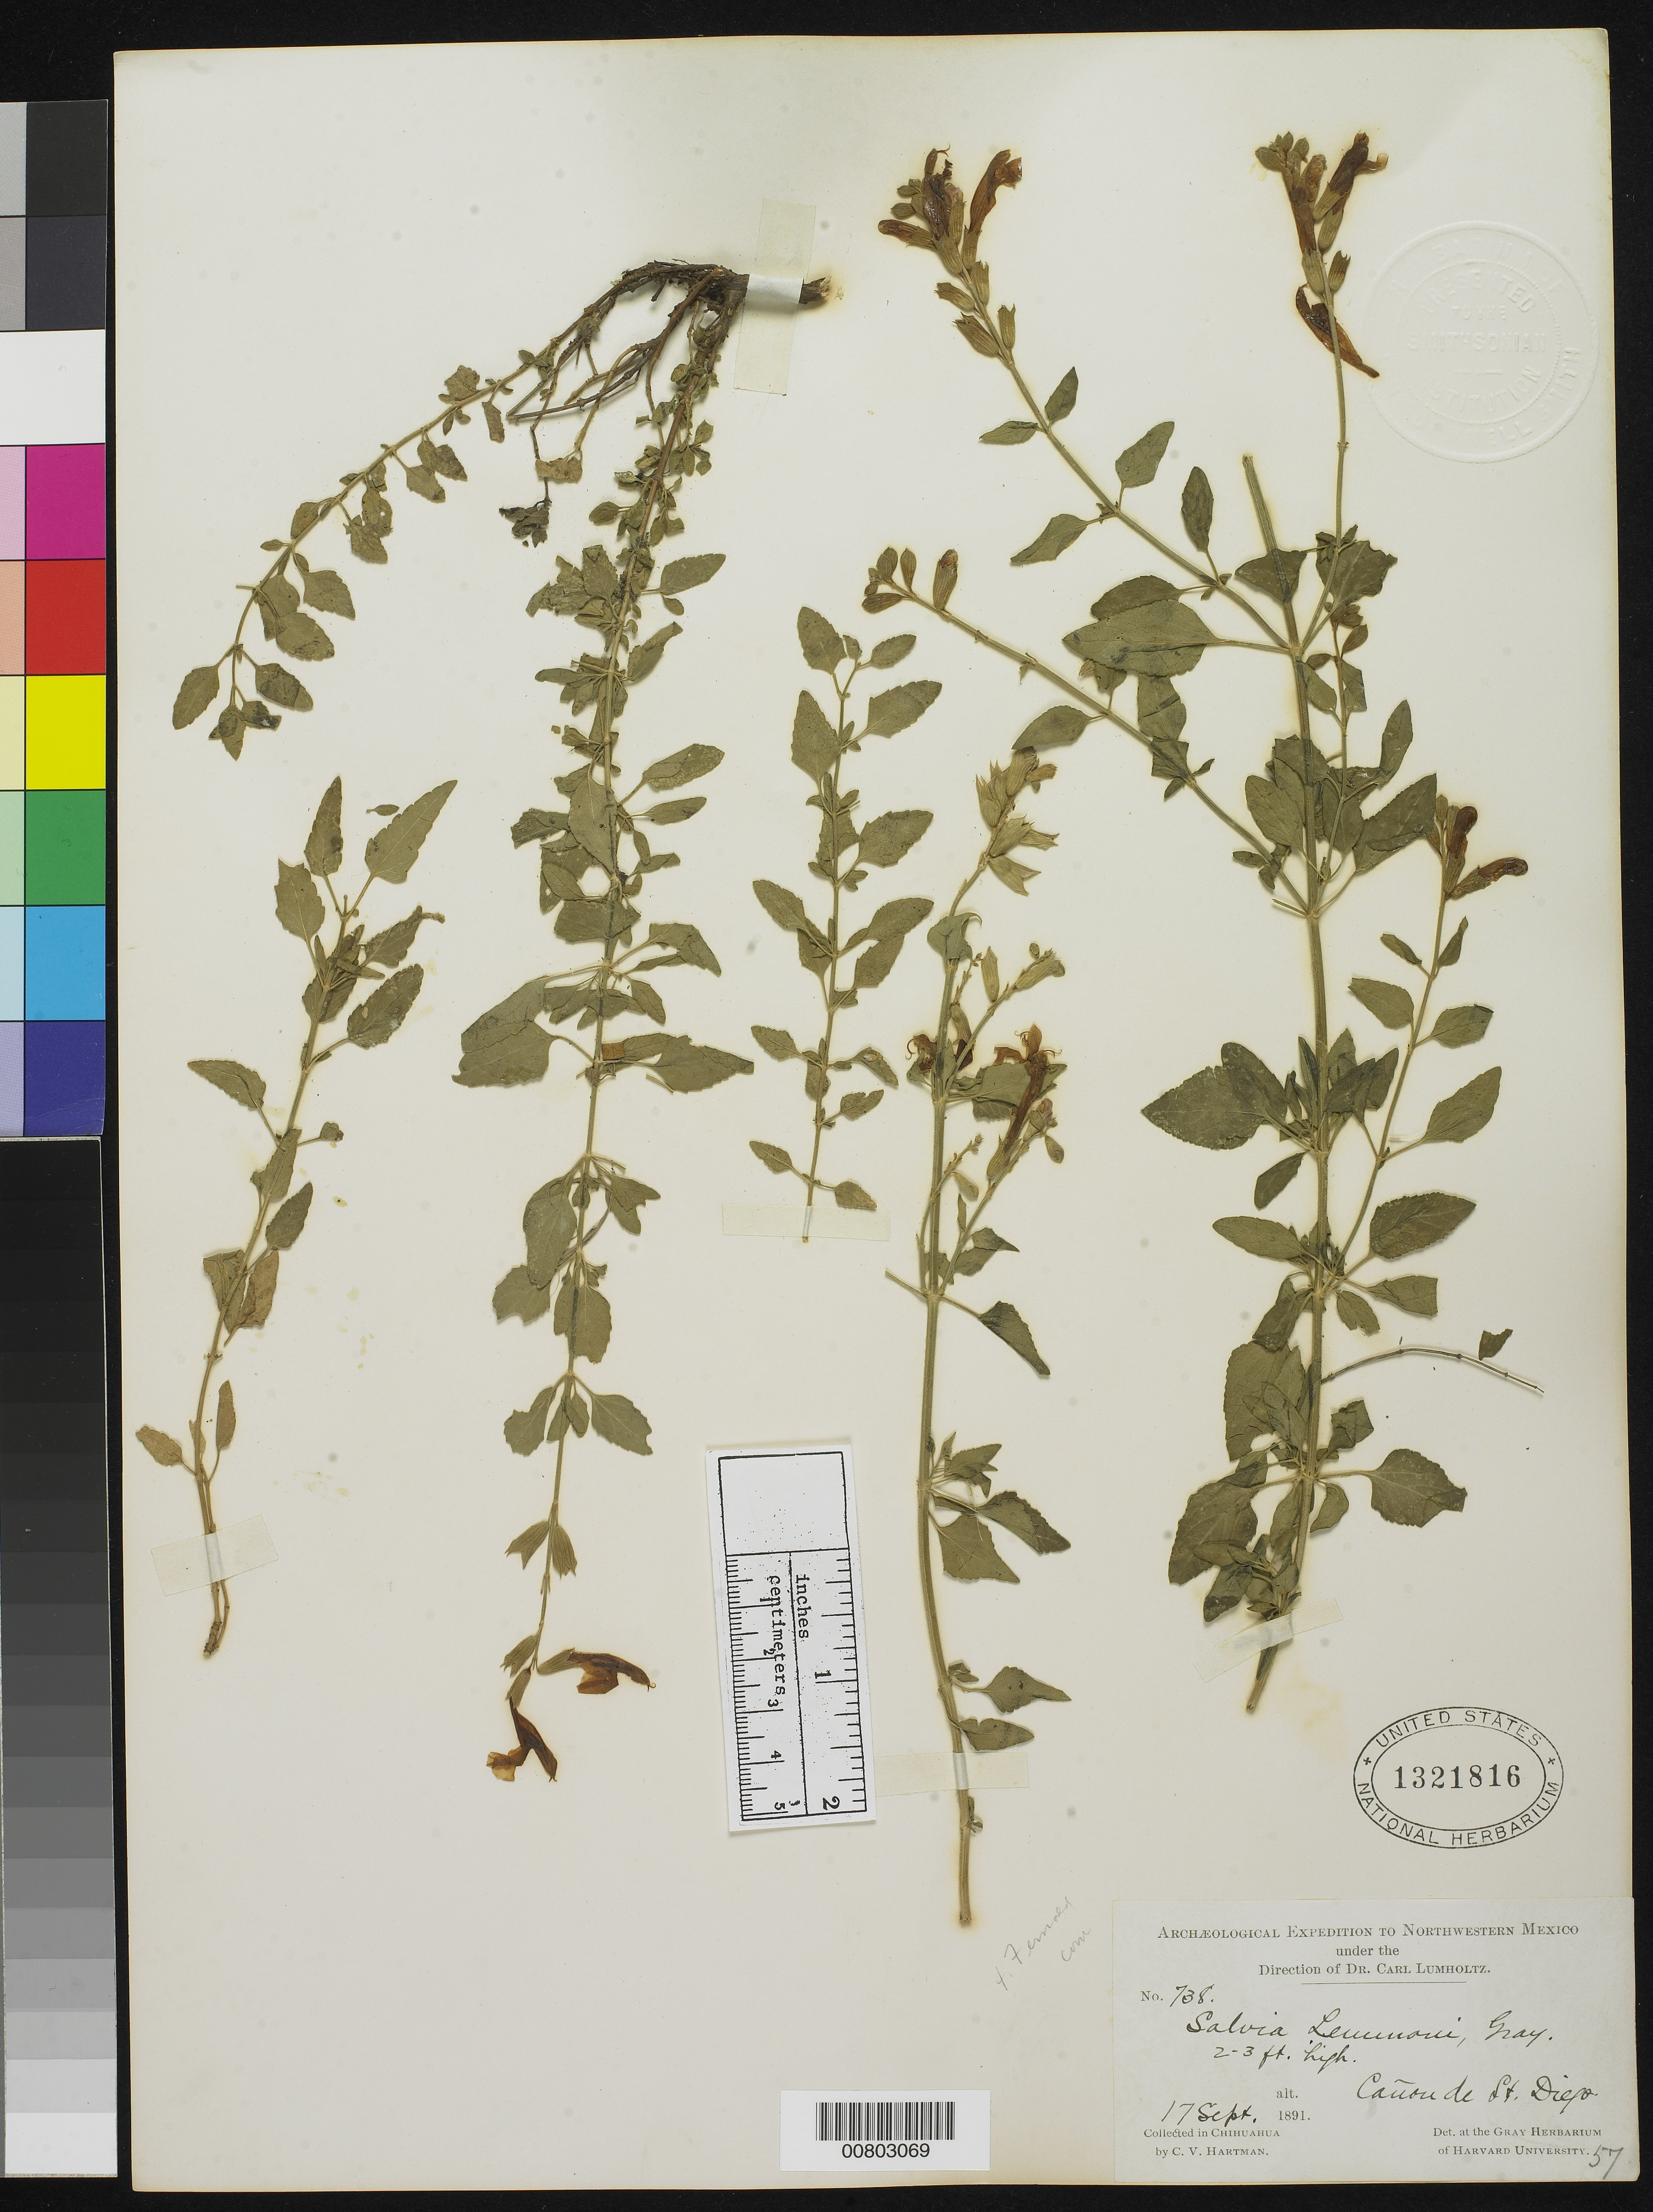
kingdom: Plantae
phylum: Tracheophyta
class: Magnoliopsida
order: Lamiales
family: Lamiaceae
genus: Salvia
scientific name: Salvia lemmonii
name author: A. Gray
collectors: C. V. Hartman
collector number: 738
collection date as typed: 17 Sep 1891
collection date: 1891-09-17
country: Mexico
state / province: Chihuahua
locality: Cañon de San Diego, Chihuahua.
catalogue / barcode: US 1321816